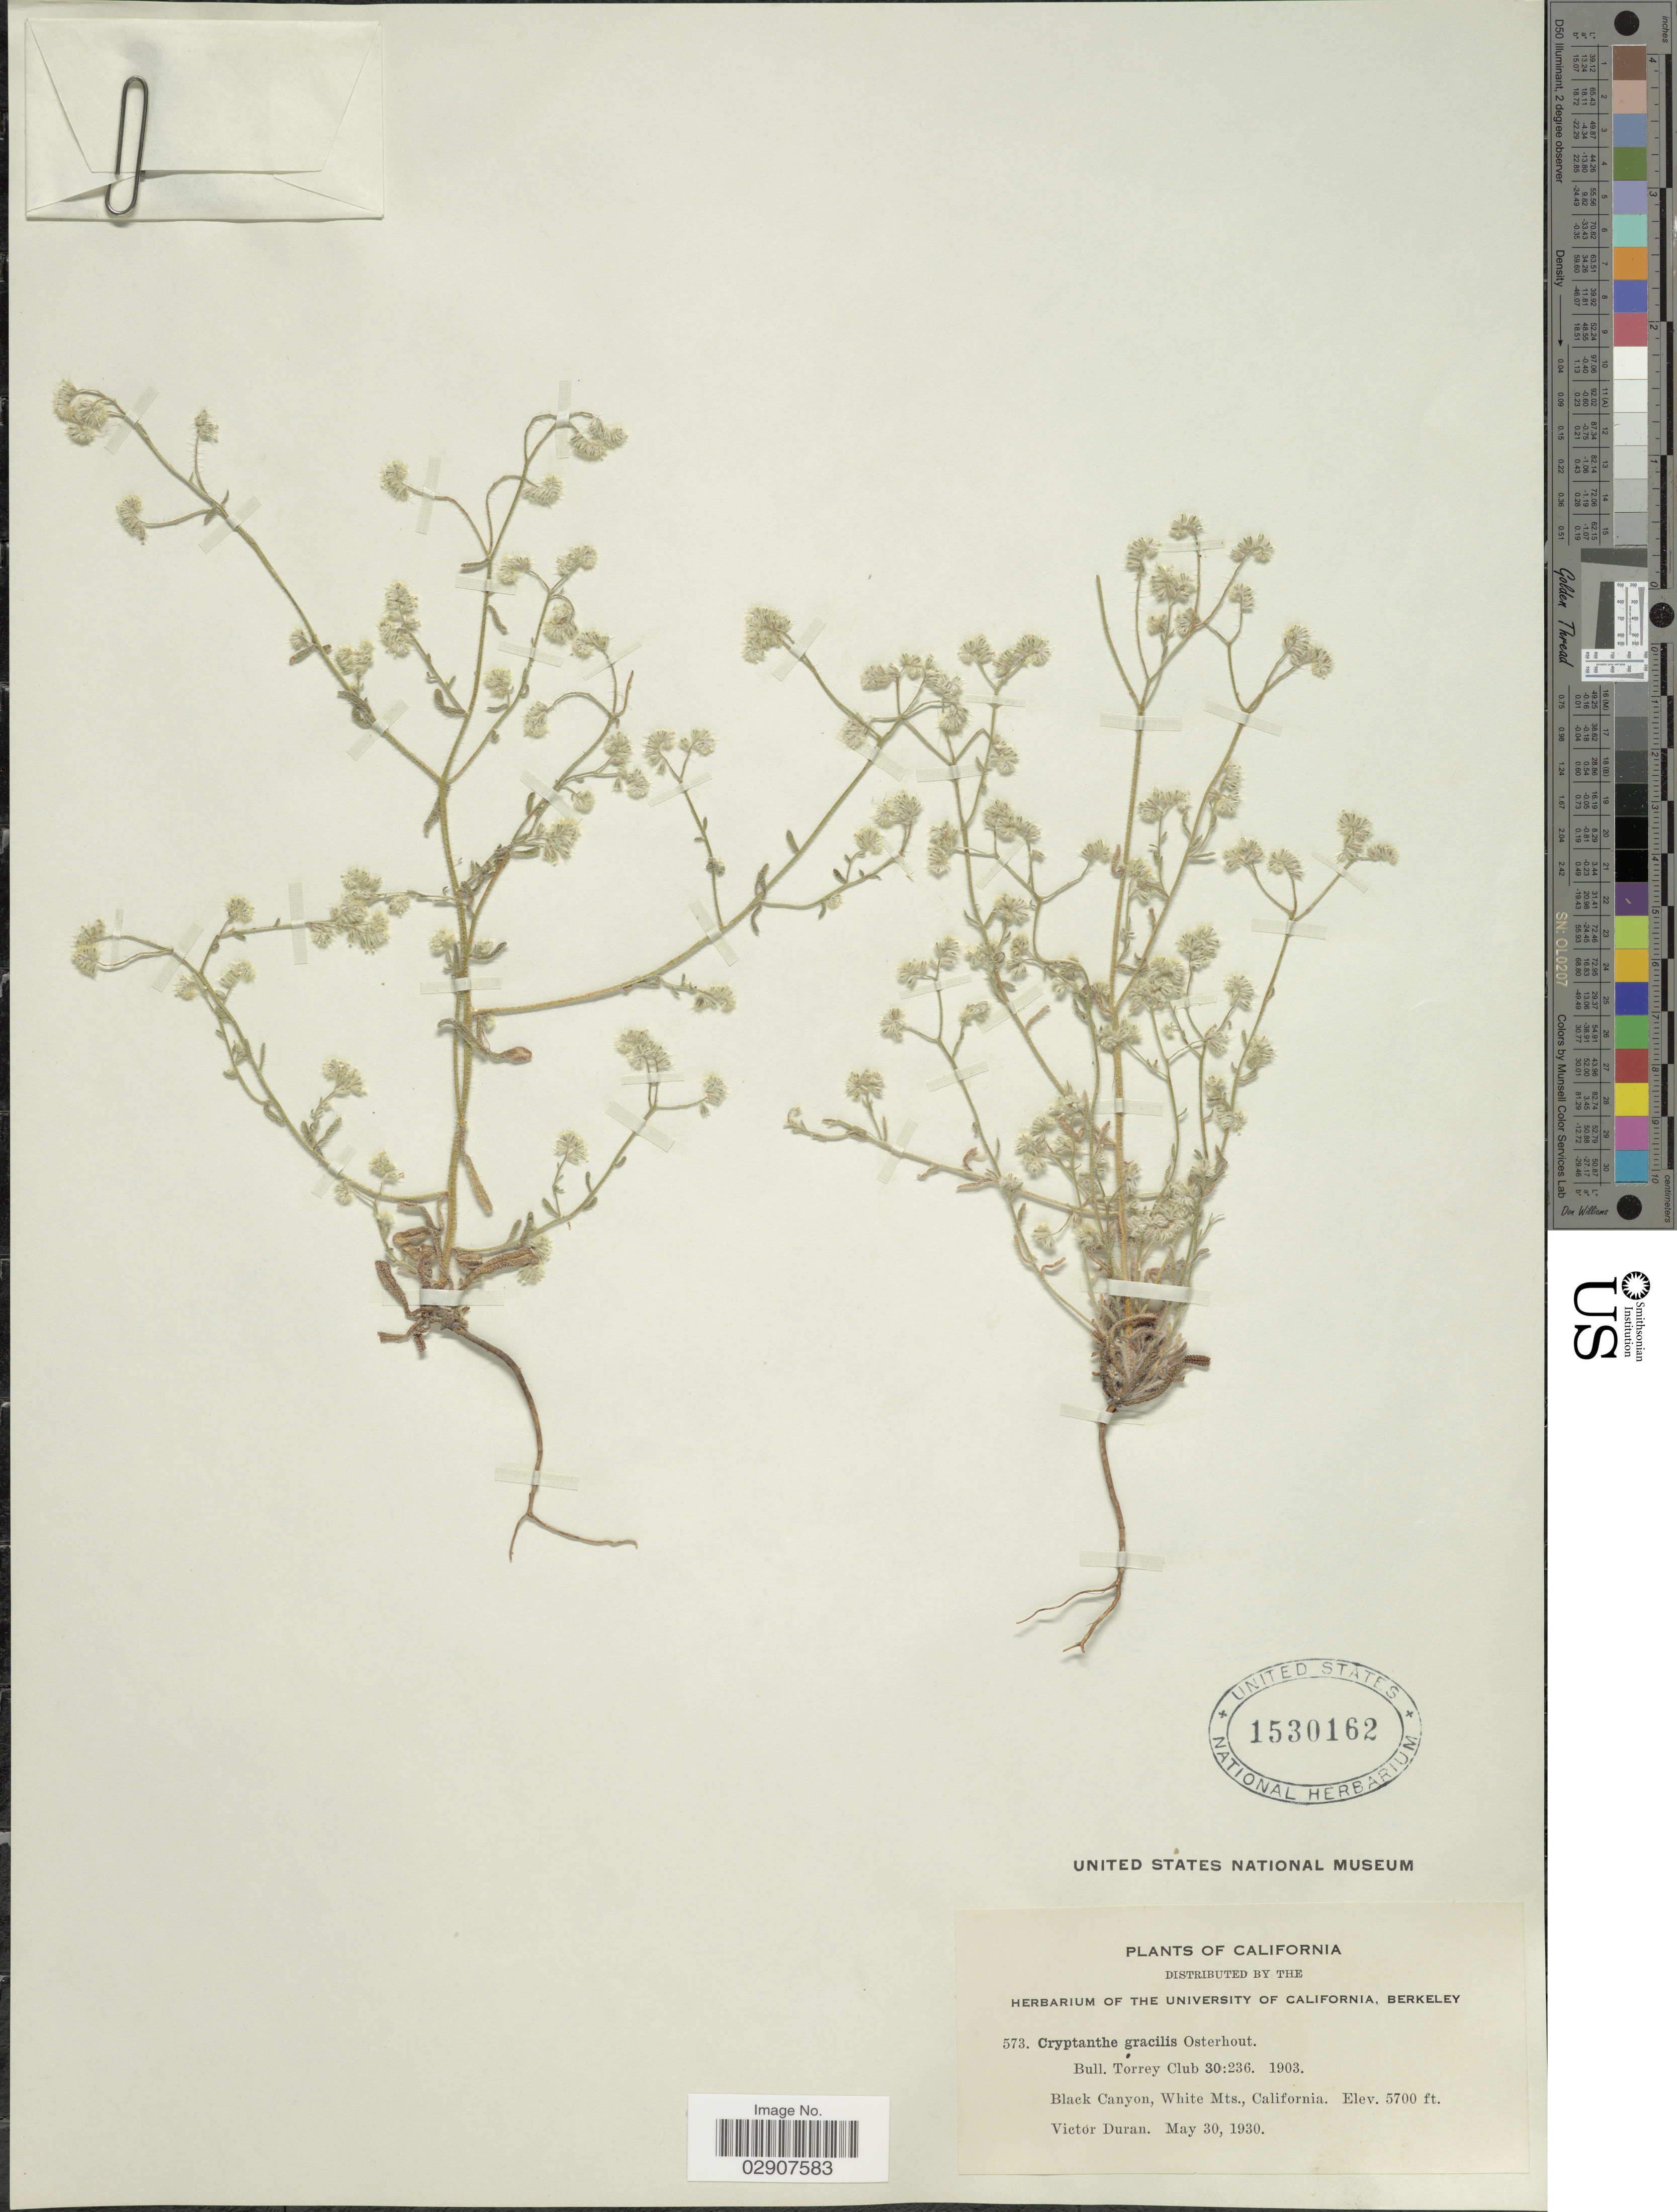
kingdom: Plantae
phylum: Tracheophyta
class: Magnoliopsida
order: Boraginales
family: Boraginaceae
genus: Cryptantha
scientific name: Cryptantha gracilis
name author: Osterh.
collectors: V. Duran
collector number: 573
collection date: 1930-05-30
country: United States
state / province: California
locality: Black Canyon, White Mts.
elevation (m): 1737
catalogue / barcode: US 1530162